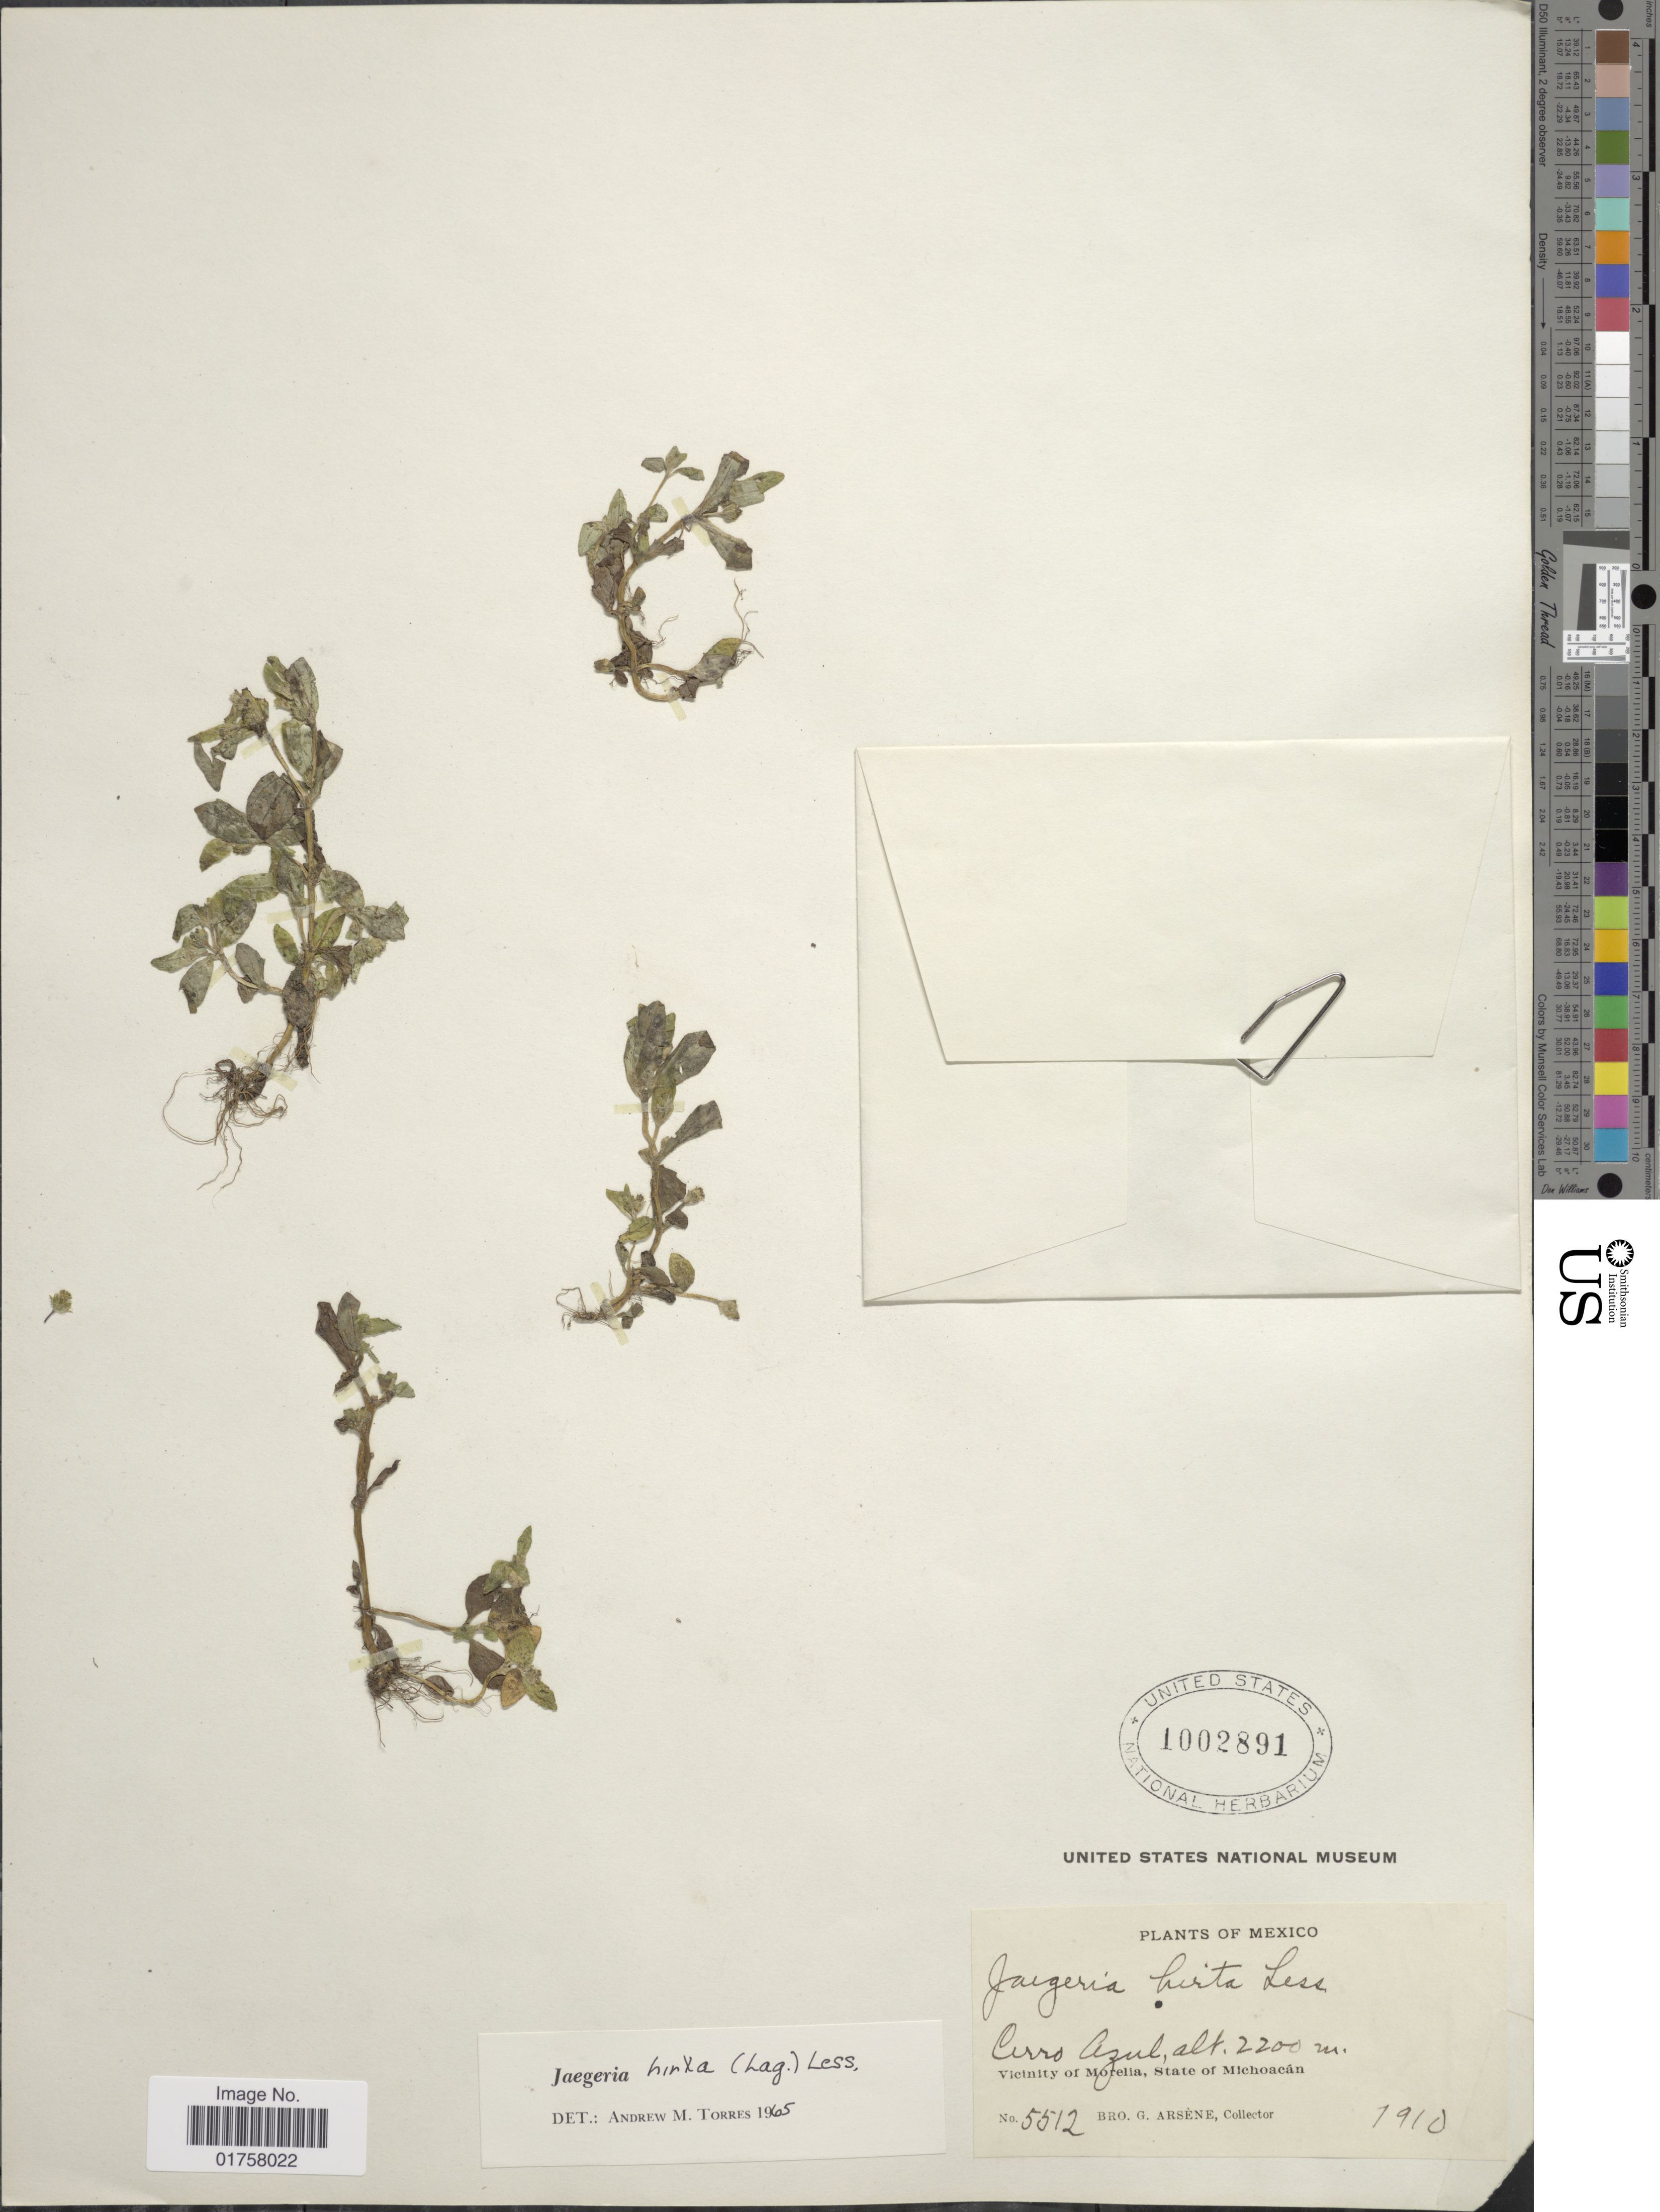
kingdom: Plantae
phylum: Tracheophyta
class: Magnoliopsida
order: Asterales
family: Asteraceae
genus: Jaegeria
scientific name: Jaegeria hirta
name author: (Lag.) Less.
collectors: Bro. G. Arsène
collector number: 5512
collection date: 1910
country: Mexico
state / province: Michoacán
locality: Cerro Azul, Vicinity of Morelia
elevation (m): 2200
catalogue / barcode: US 1002891